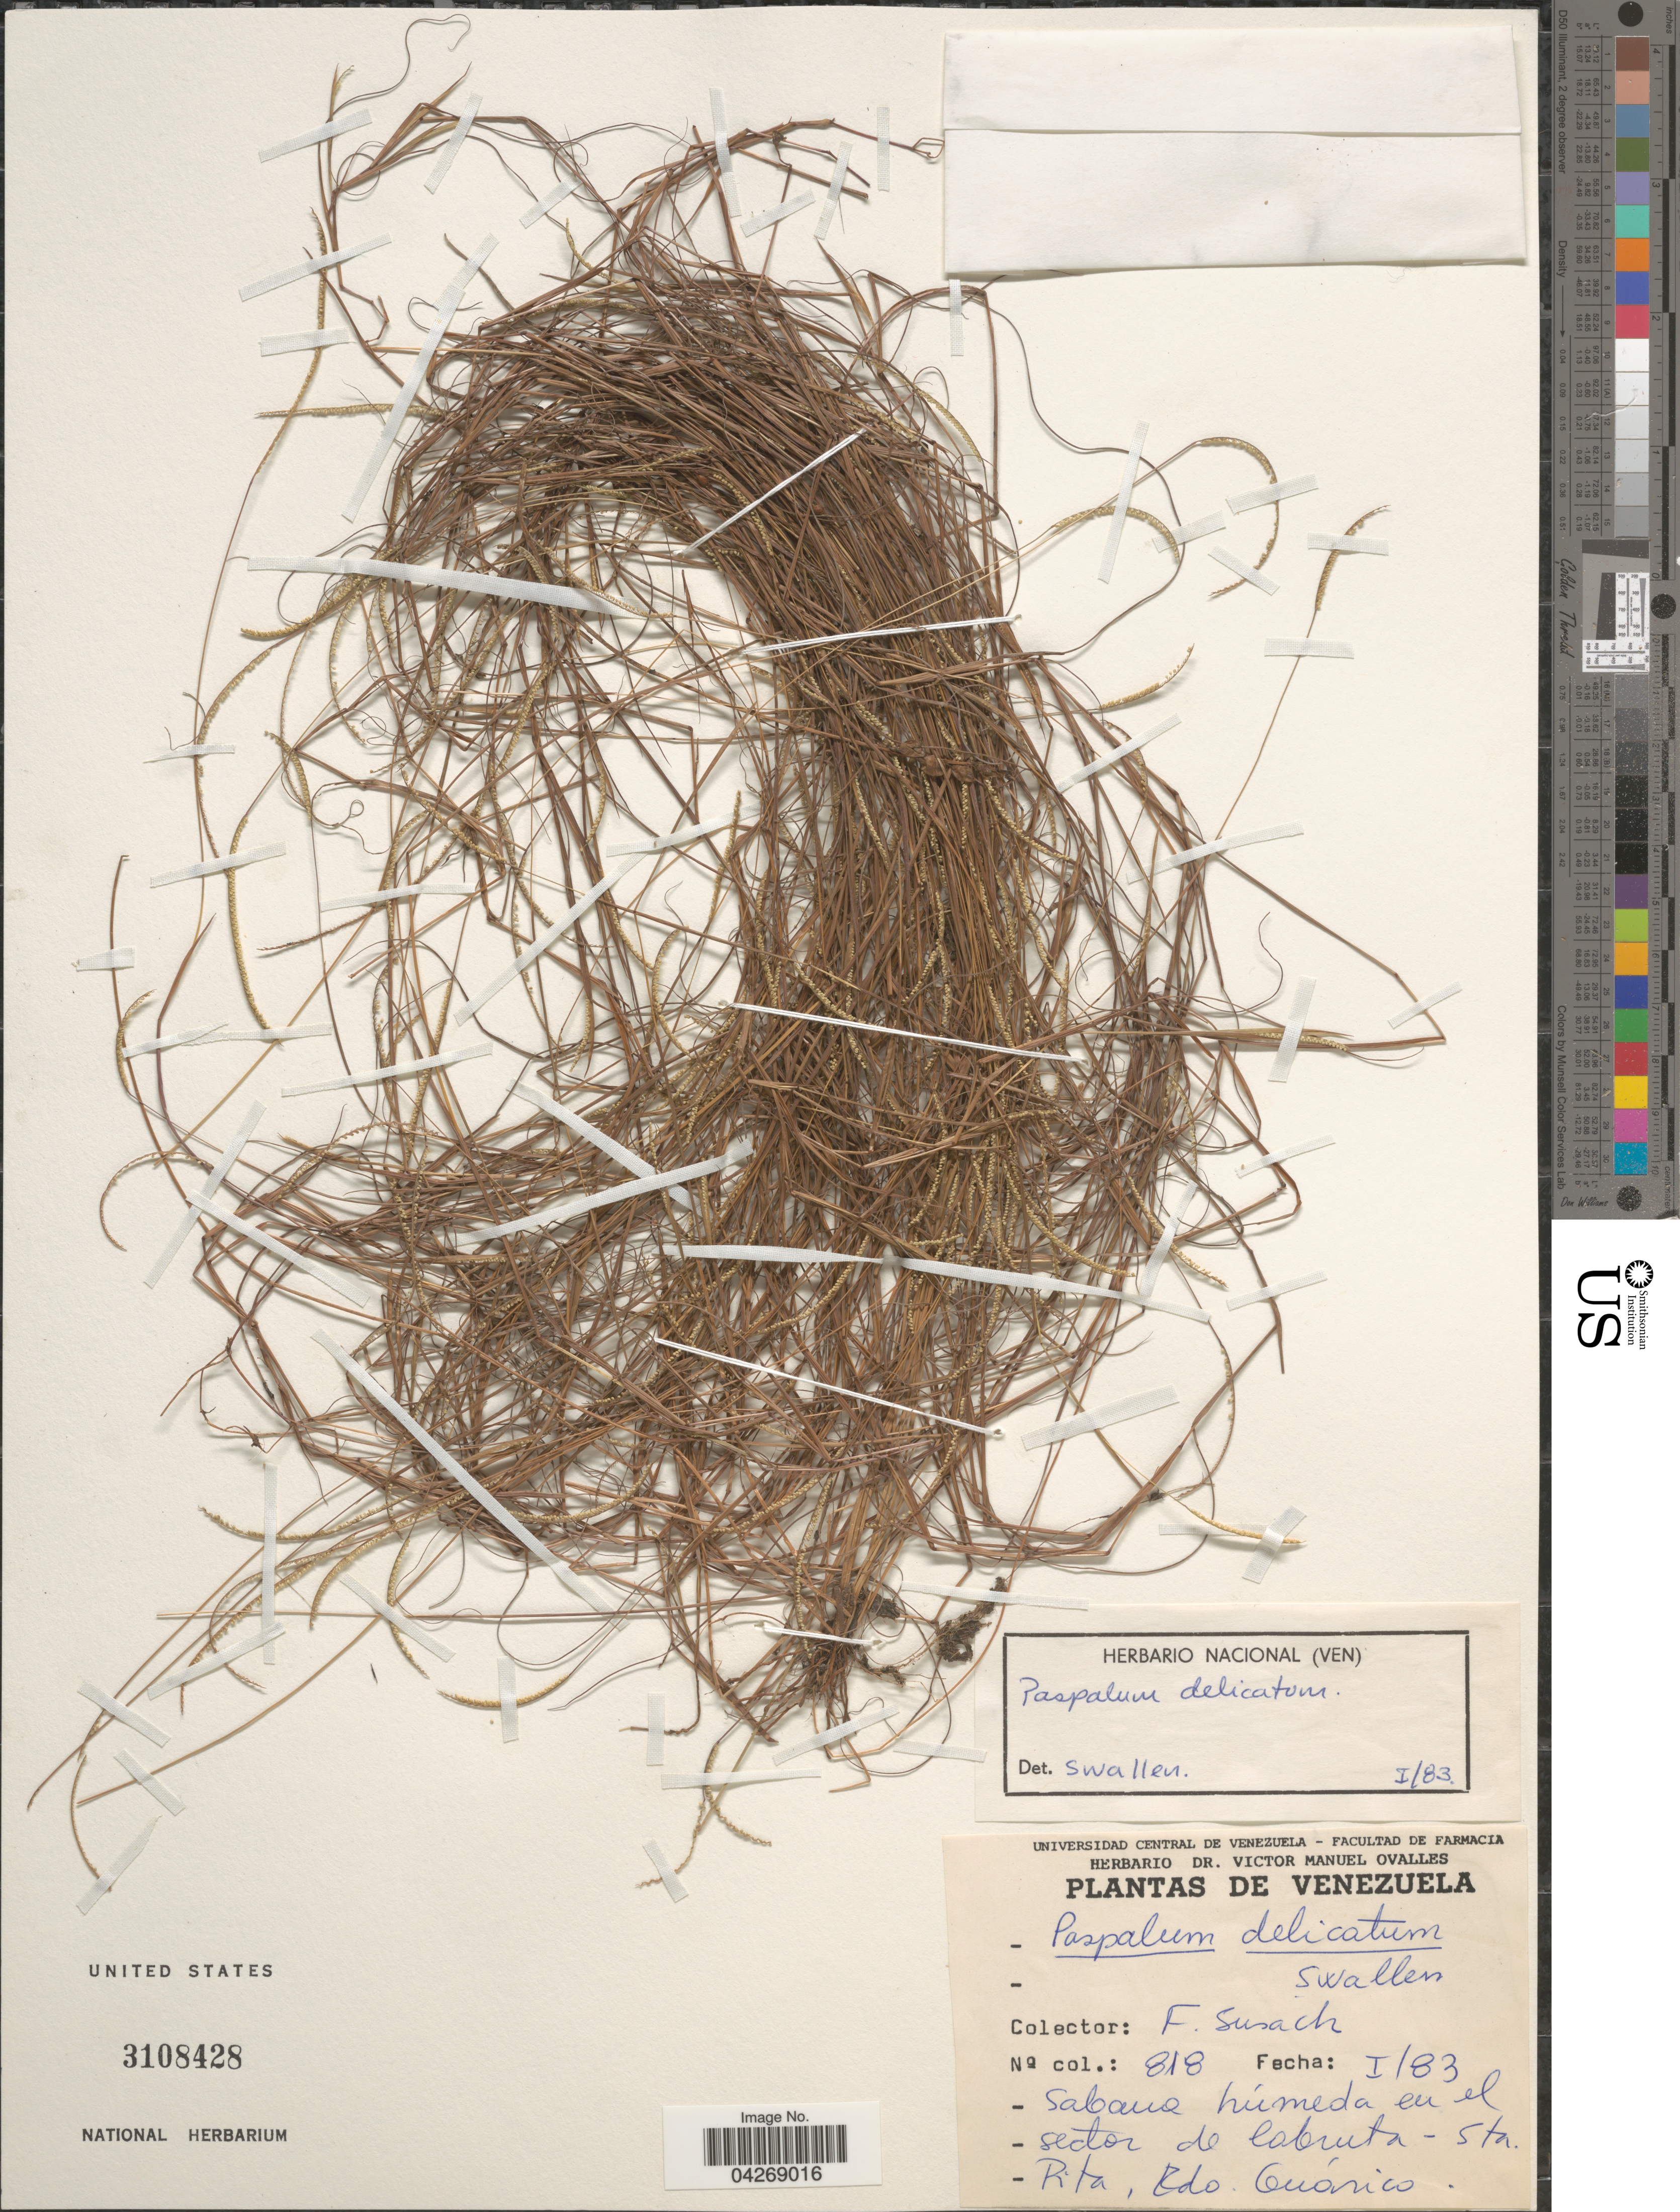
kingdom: Plantae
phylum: Tracheophyta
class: Liliopsida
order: Poales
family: Poaceae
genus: Paspalum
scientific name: Paspalum delicatum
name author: Swallen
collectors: F. Susach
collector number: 818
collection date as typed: Transcribed d/m/y: /1/83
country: Venezuela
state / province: Guarico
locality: Sabana húmeda en el sector de Cabruta-Sta. Rita.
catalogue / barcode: US 3108428